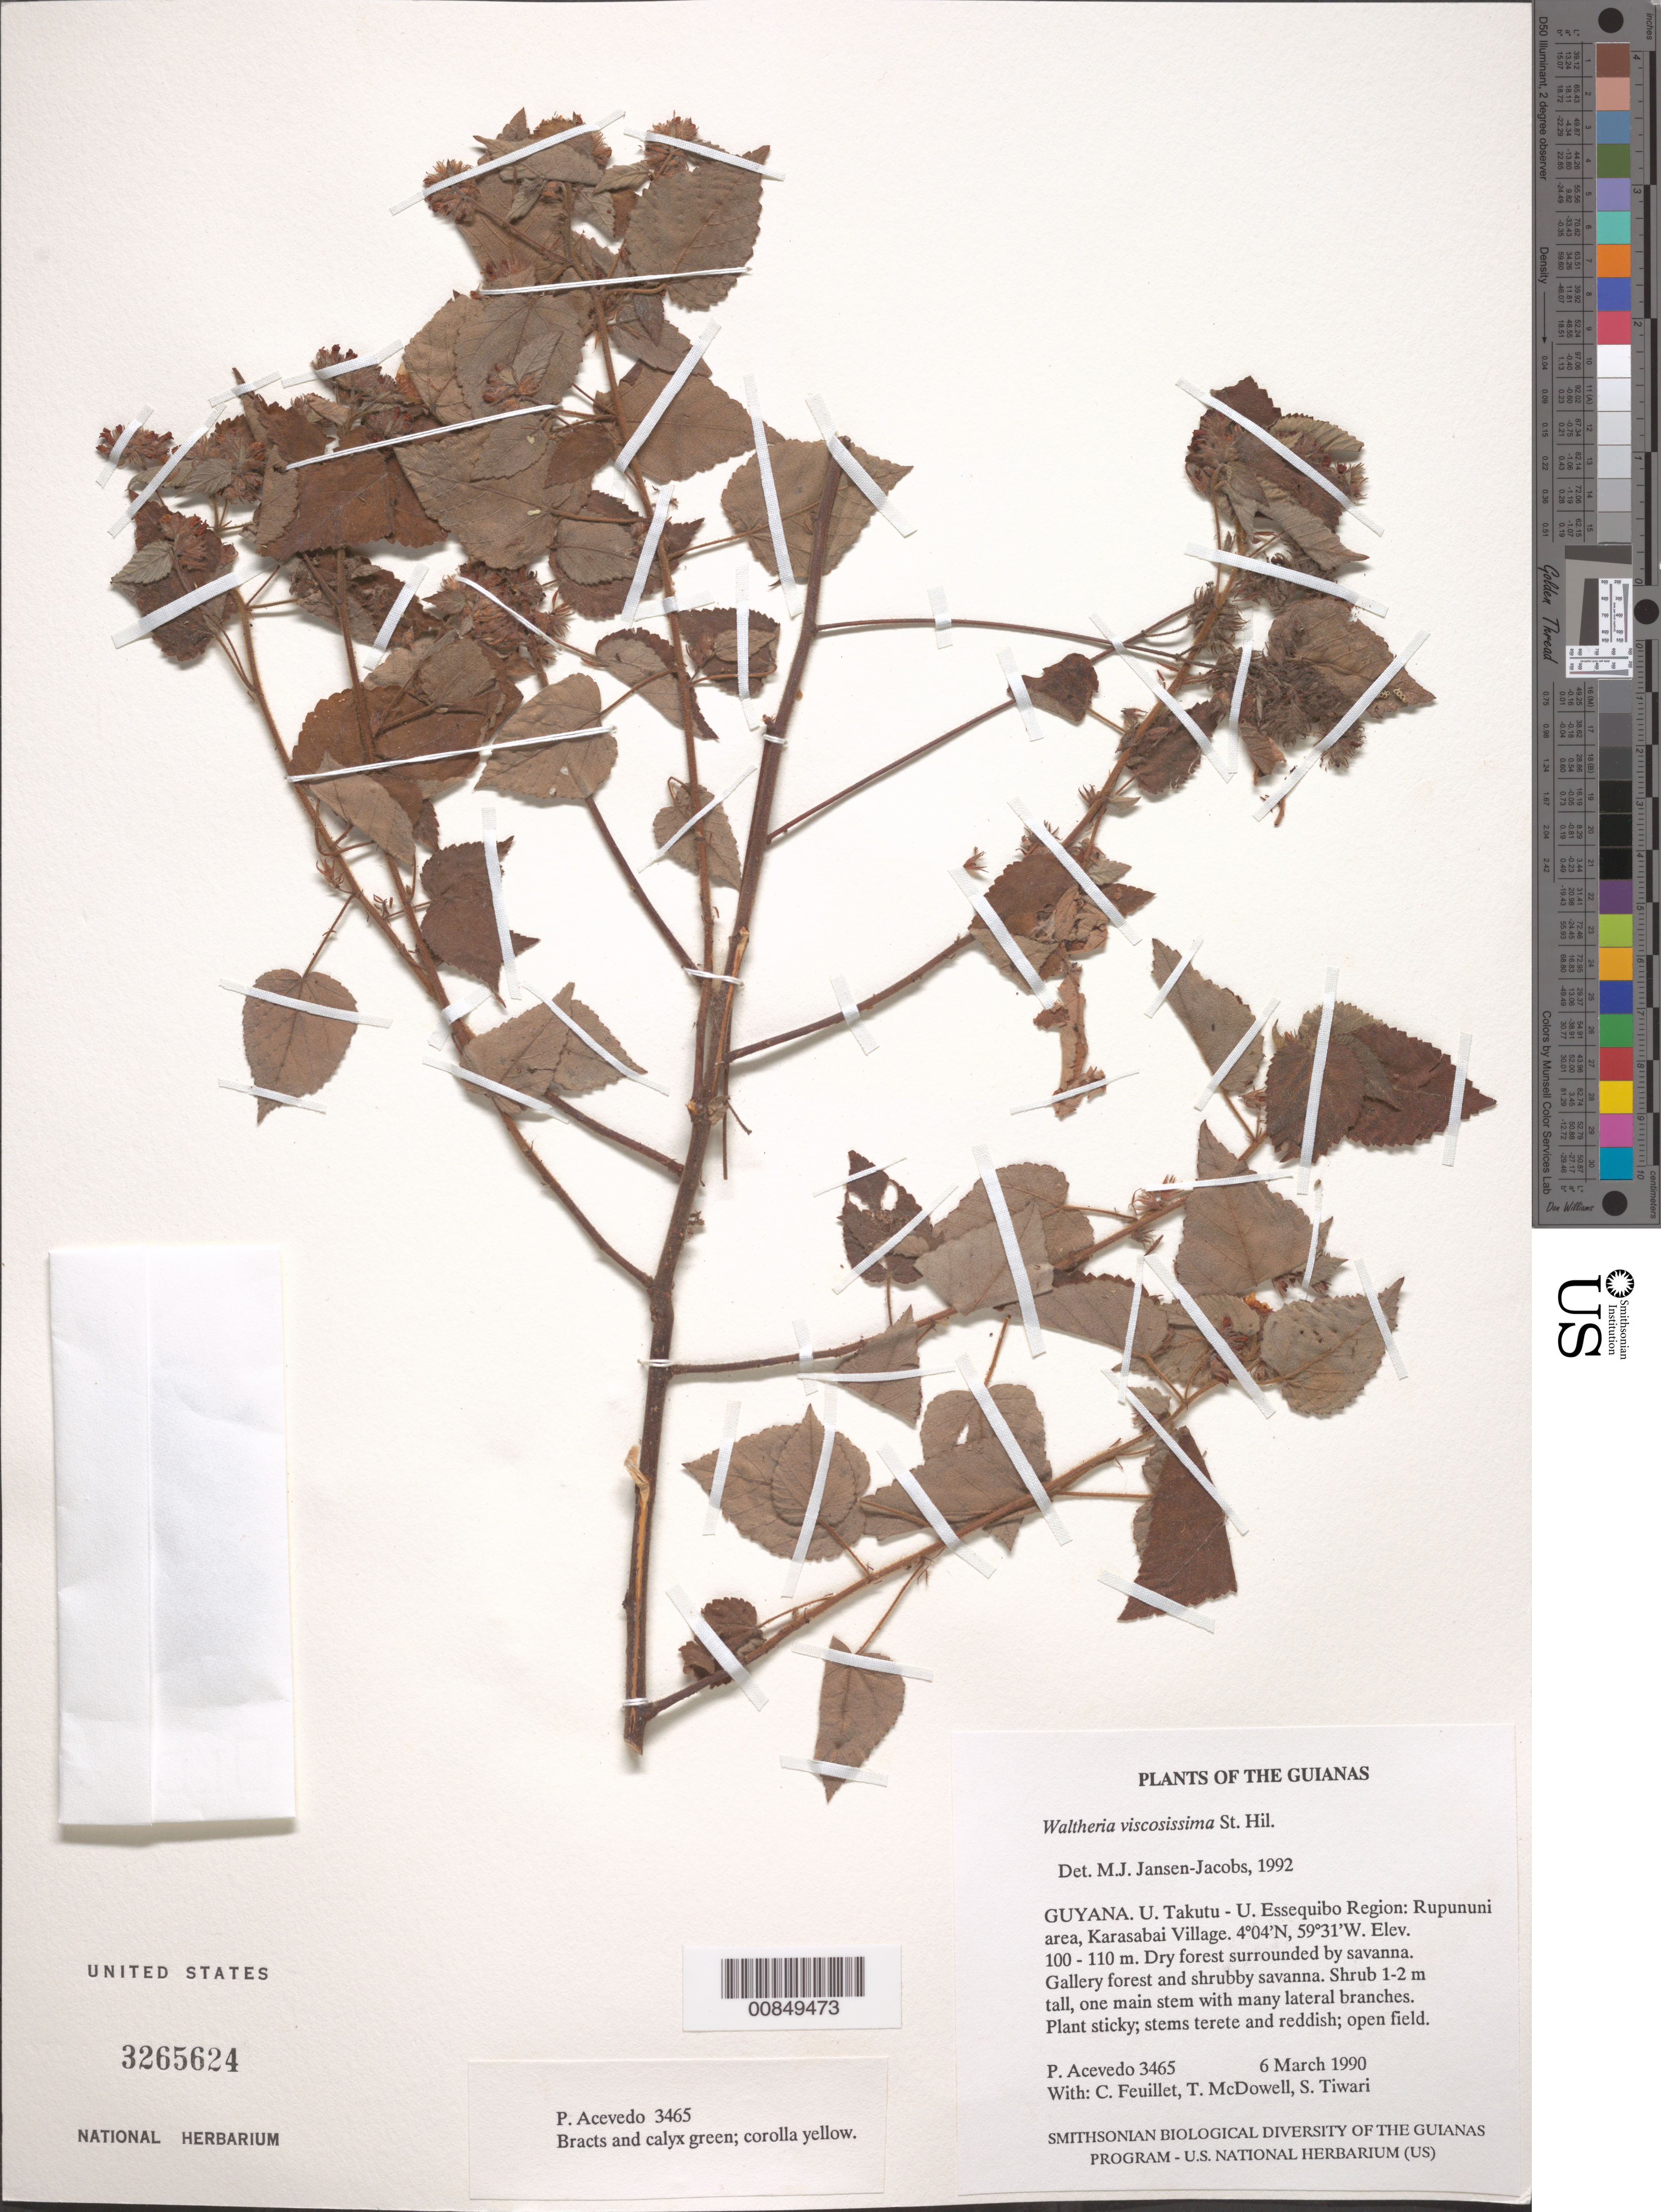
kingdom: Plantae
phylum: Tracheophyta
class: Magnoliopsida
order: Malvales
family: Malvaceae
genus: Waltheria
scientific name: Waltheria viscosissima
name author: A. St.-Hil.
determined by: Jansen-Jacobs, M. J., (U), Nationaal Herbarium Nederland, Utrecht University branch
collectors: P. Acevedo-Rodr., C. Feuillet, T. McDowell & S. Tiwari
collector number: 3465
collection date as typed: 06 Mar 1990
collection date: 1990-03-06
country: Guyana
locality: U. Takutu - U. Essequibo. Rupununi area, Karasabai Village.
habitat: Dry forest surrounded by savanna. Gallery forest and shrubby savanna.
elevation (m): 100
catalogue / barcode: US 3265624